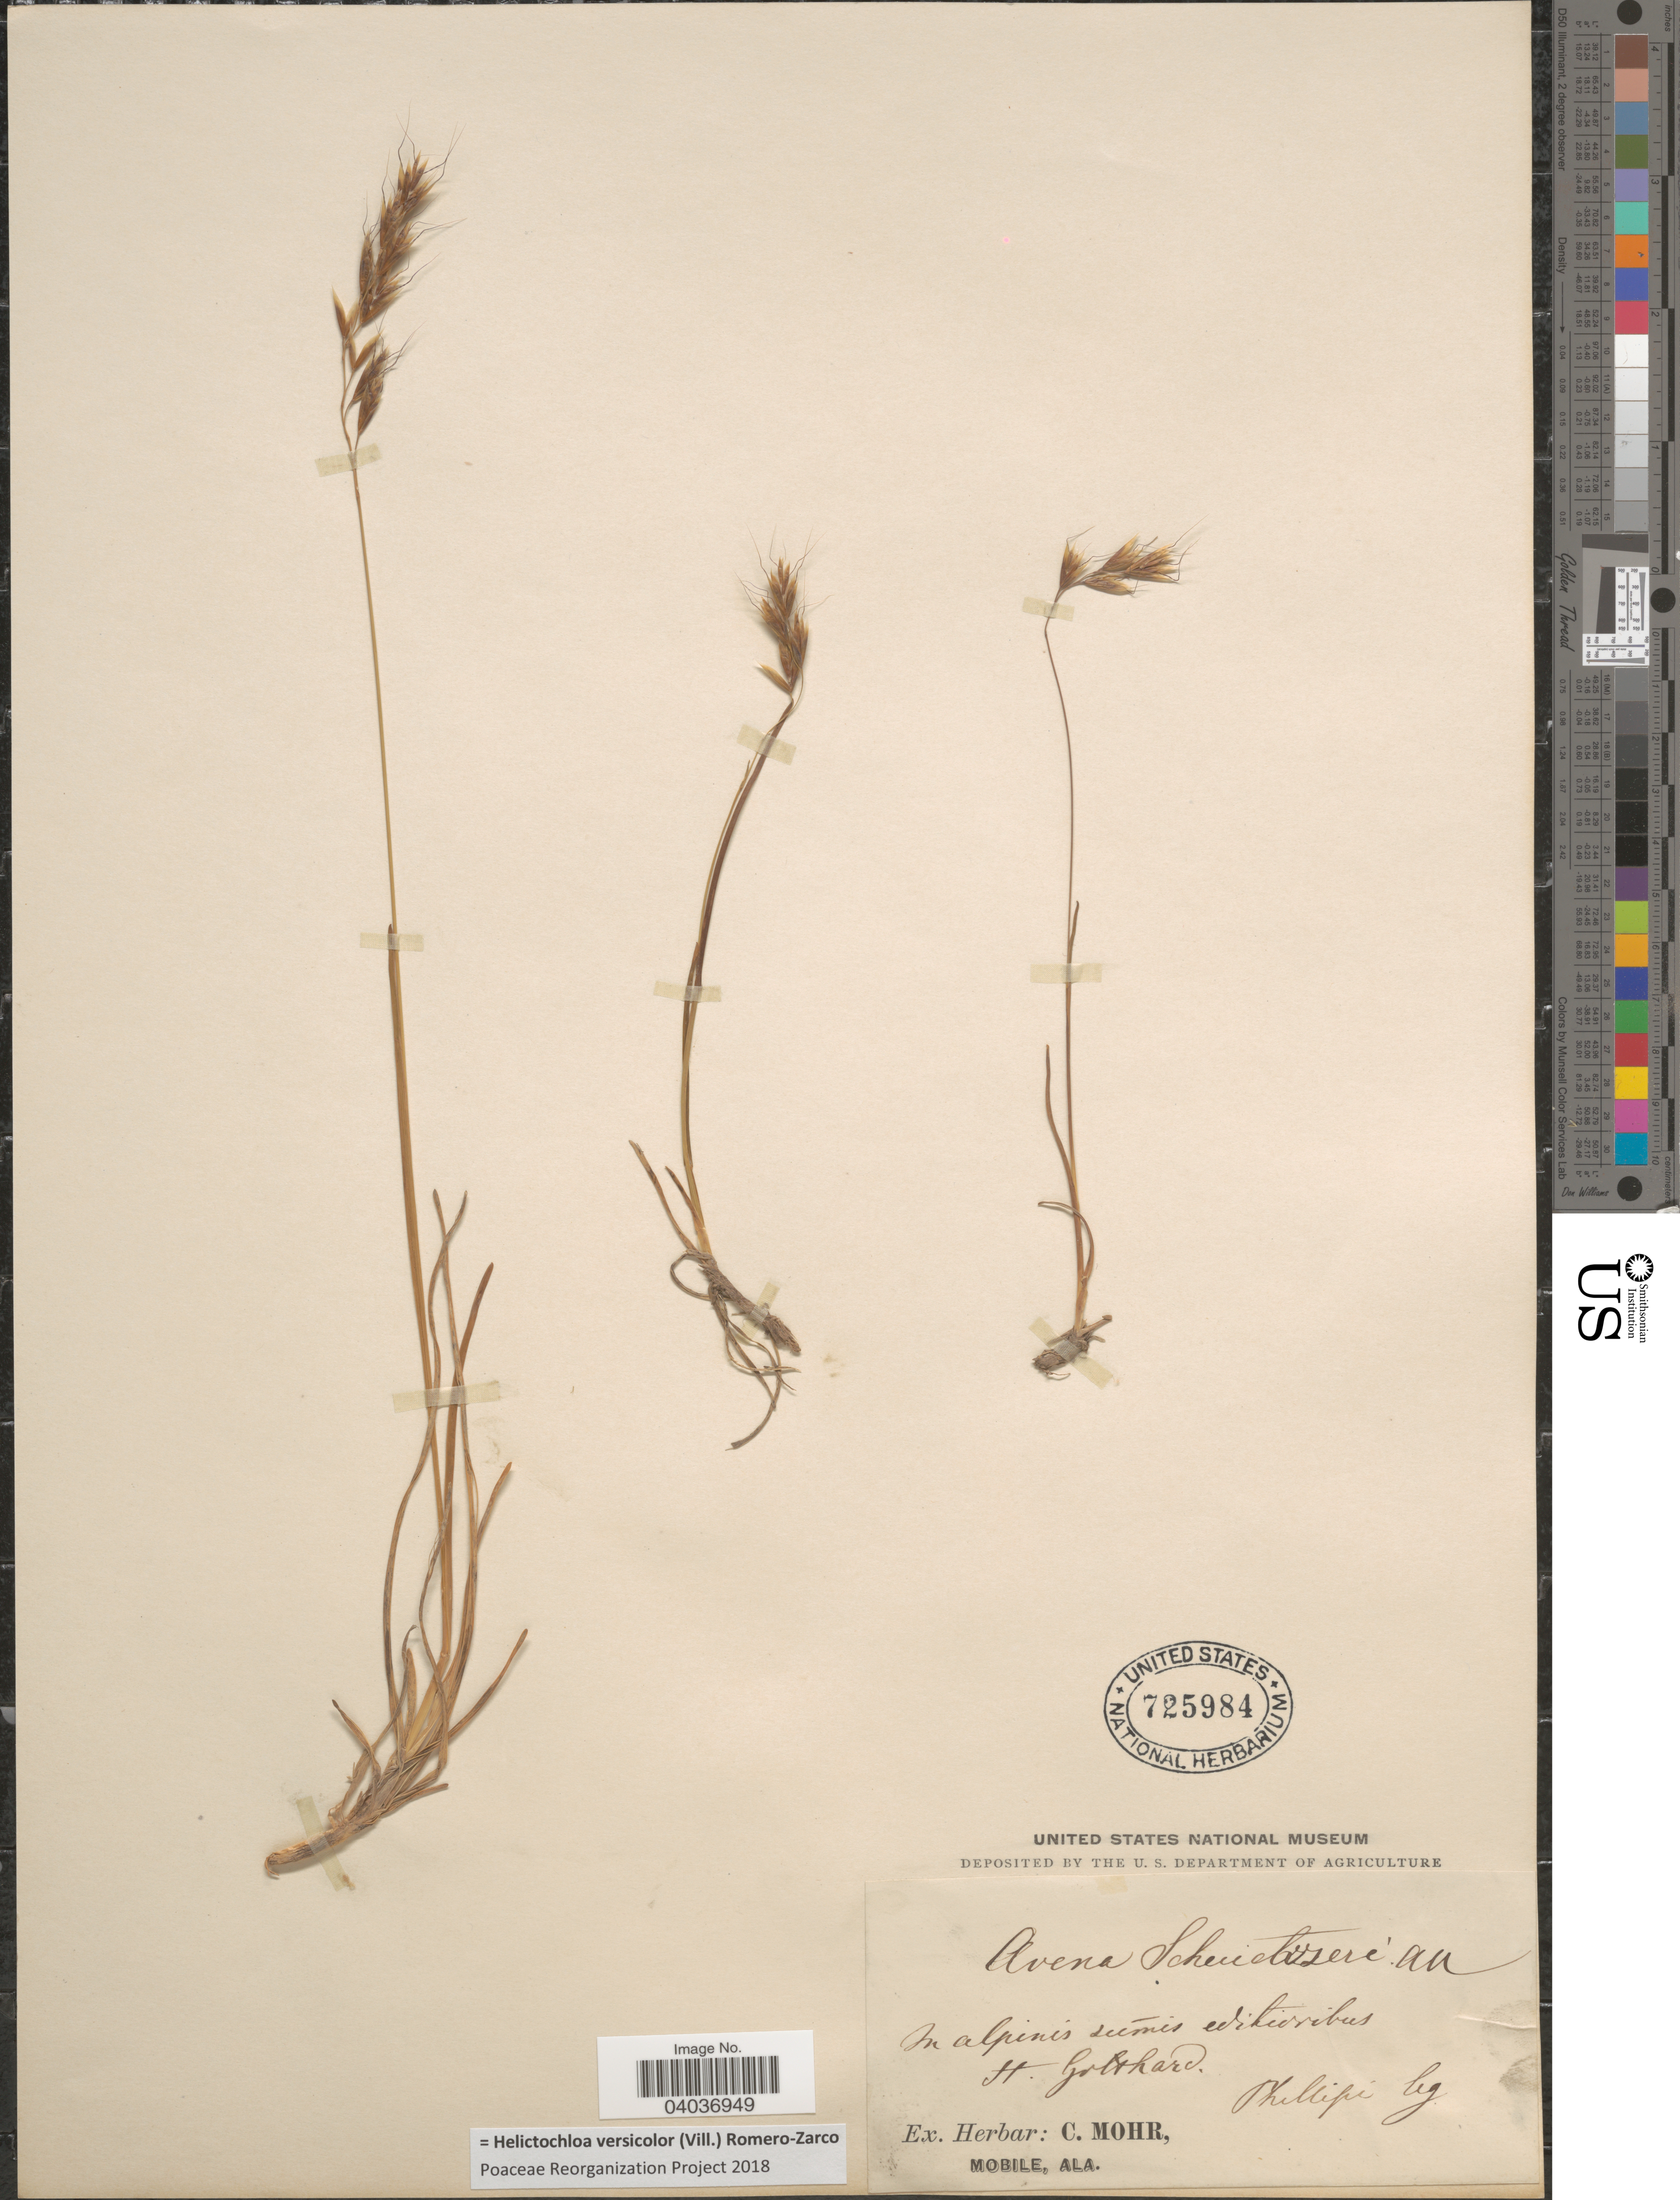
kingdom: Plantae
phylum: Tracheophyta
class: Liliopsida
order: Poales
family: Poaceae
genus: Helictochloa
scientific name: Helictochloa versicolor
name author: (Vill.) Romero Zarco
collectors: -. Phillipi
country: Switzerland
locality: In alpinis súmis edikirribus St. gotthard.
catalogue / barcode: US 725984